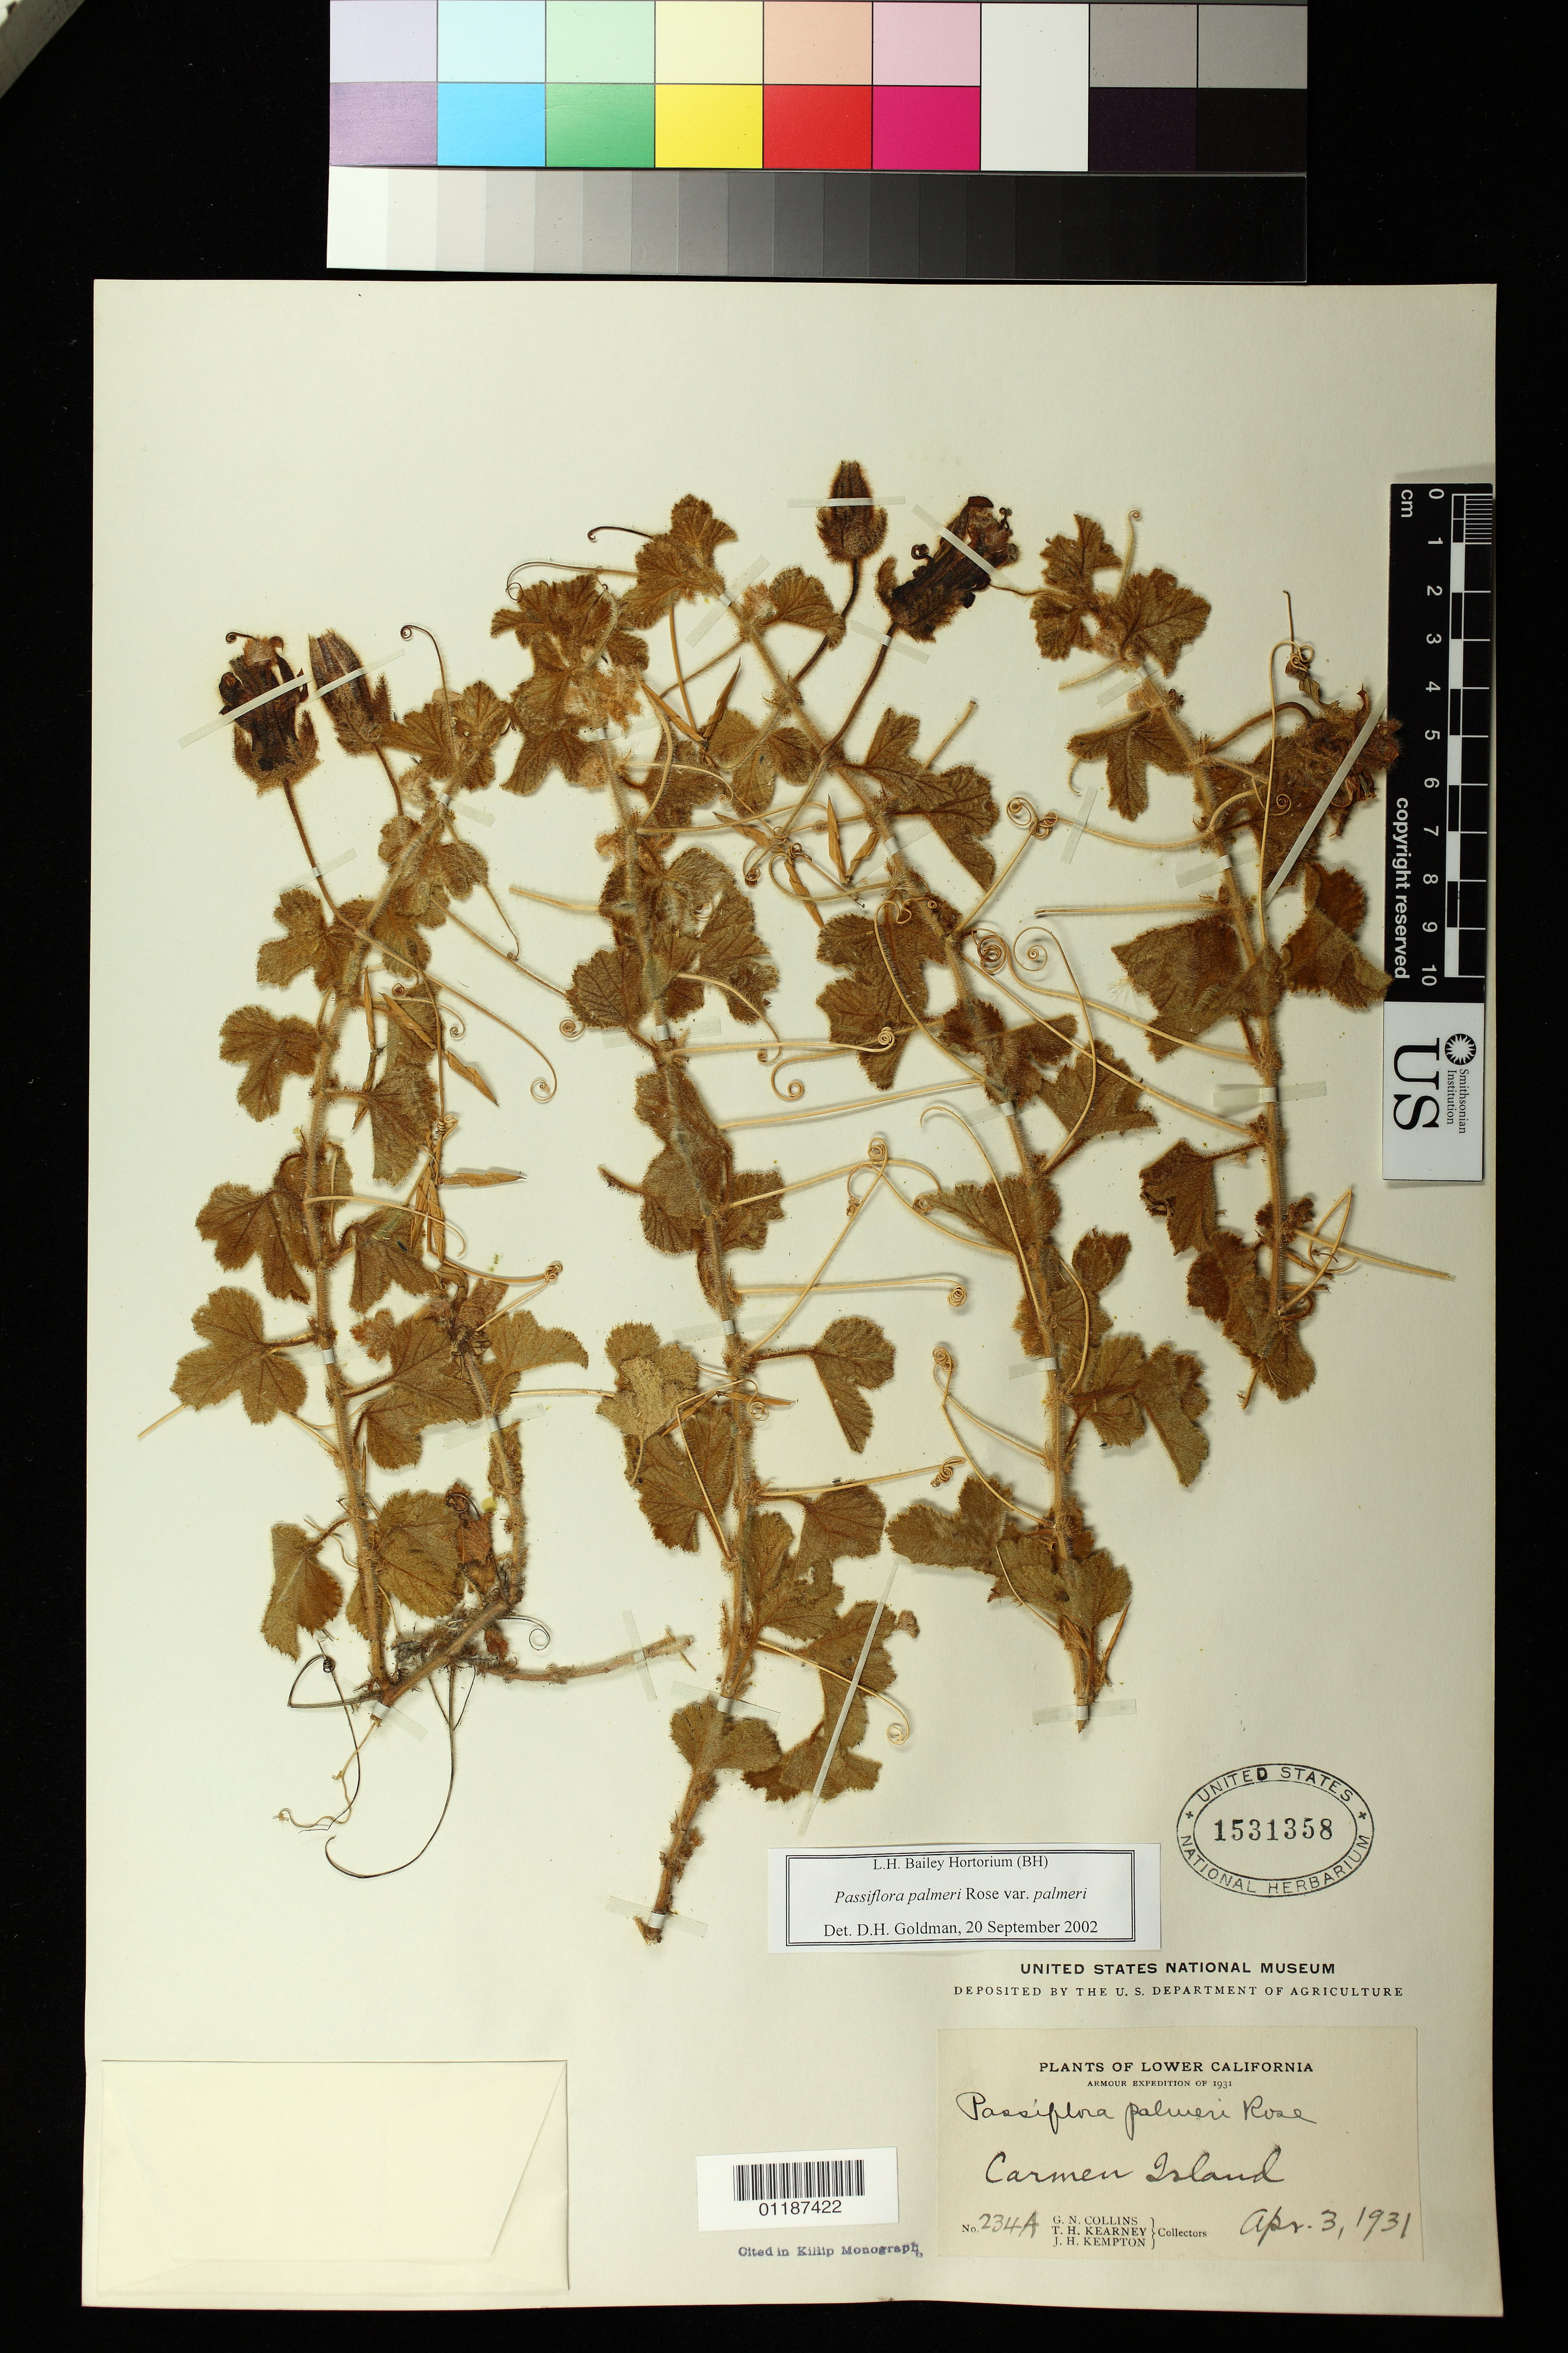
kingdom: Plantae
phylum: Tracheophyta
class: Magnoliopsida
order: Malpighiales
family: Passifloraceae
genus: Passiflora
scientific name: Passiflora palmeri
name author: Rose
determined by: Svoboda, Harlan T., (NA), US Department of Agriculture (UNITED STATES)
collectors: G. N. Collins, T. H. Kearney & J. H. Kempton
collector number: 234A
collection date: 1931-04-03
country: Mexico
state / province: Baja California Sur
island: Carmen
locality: Carmen Island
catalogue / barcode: US 1531358